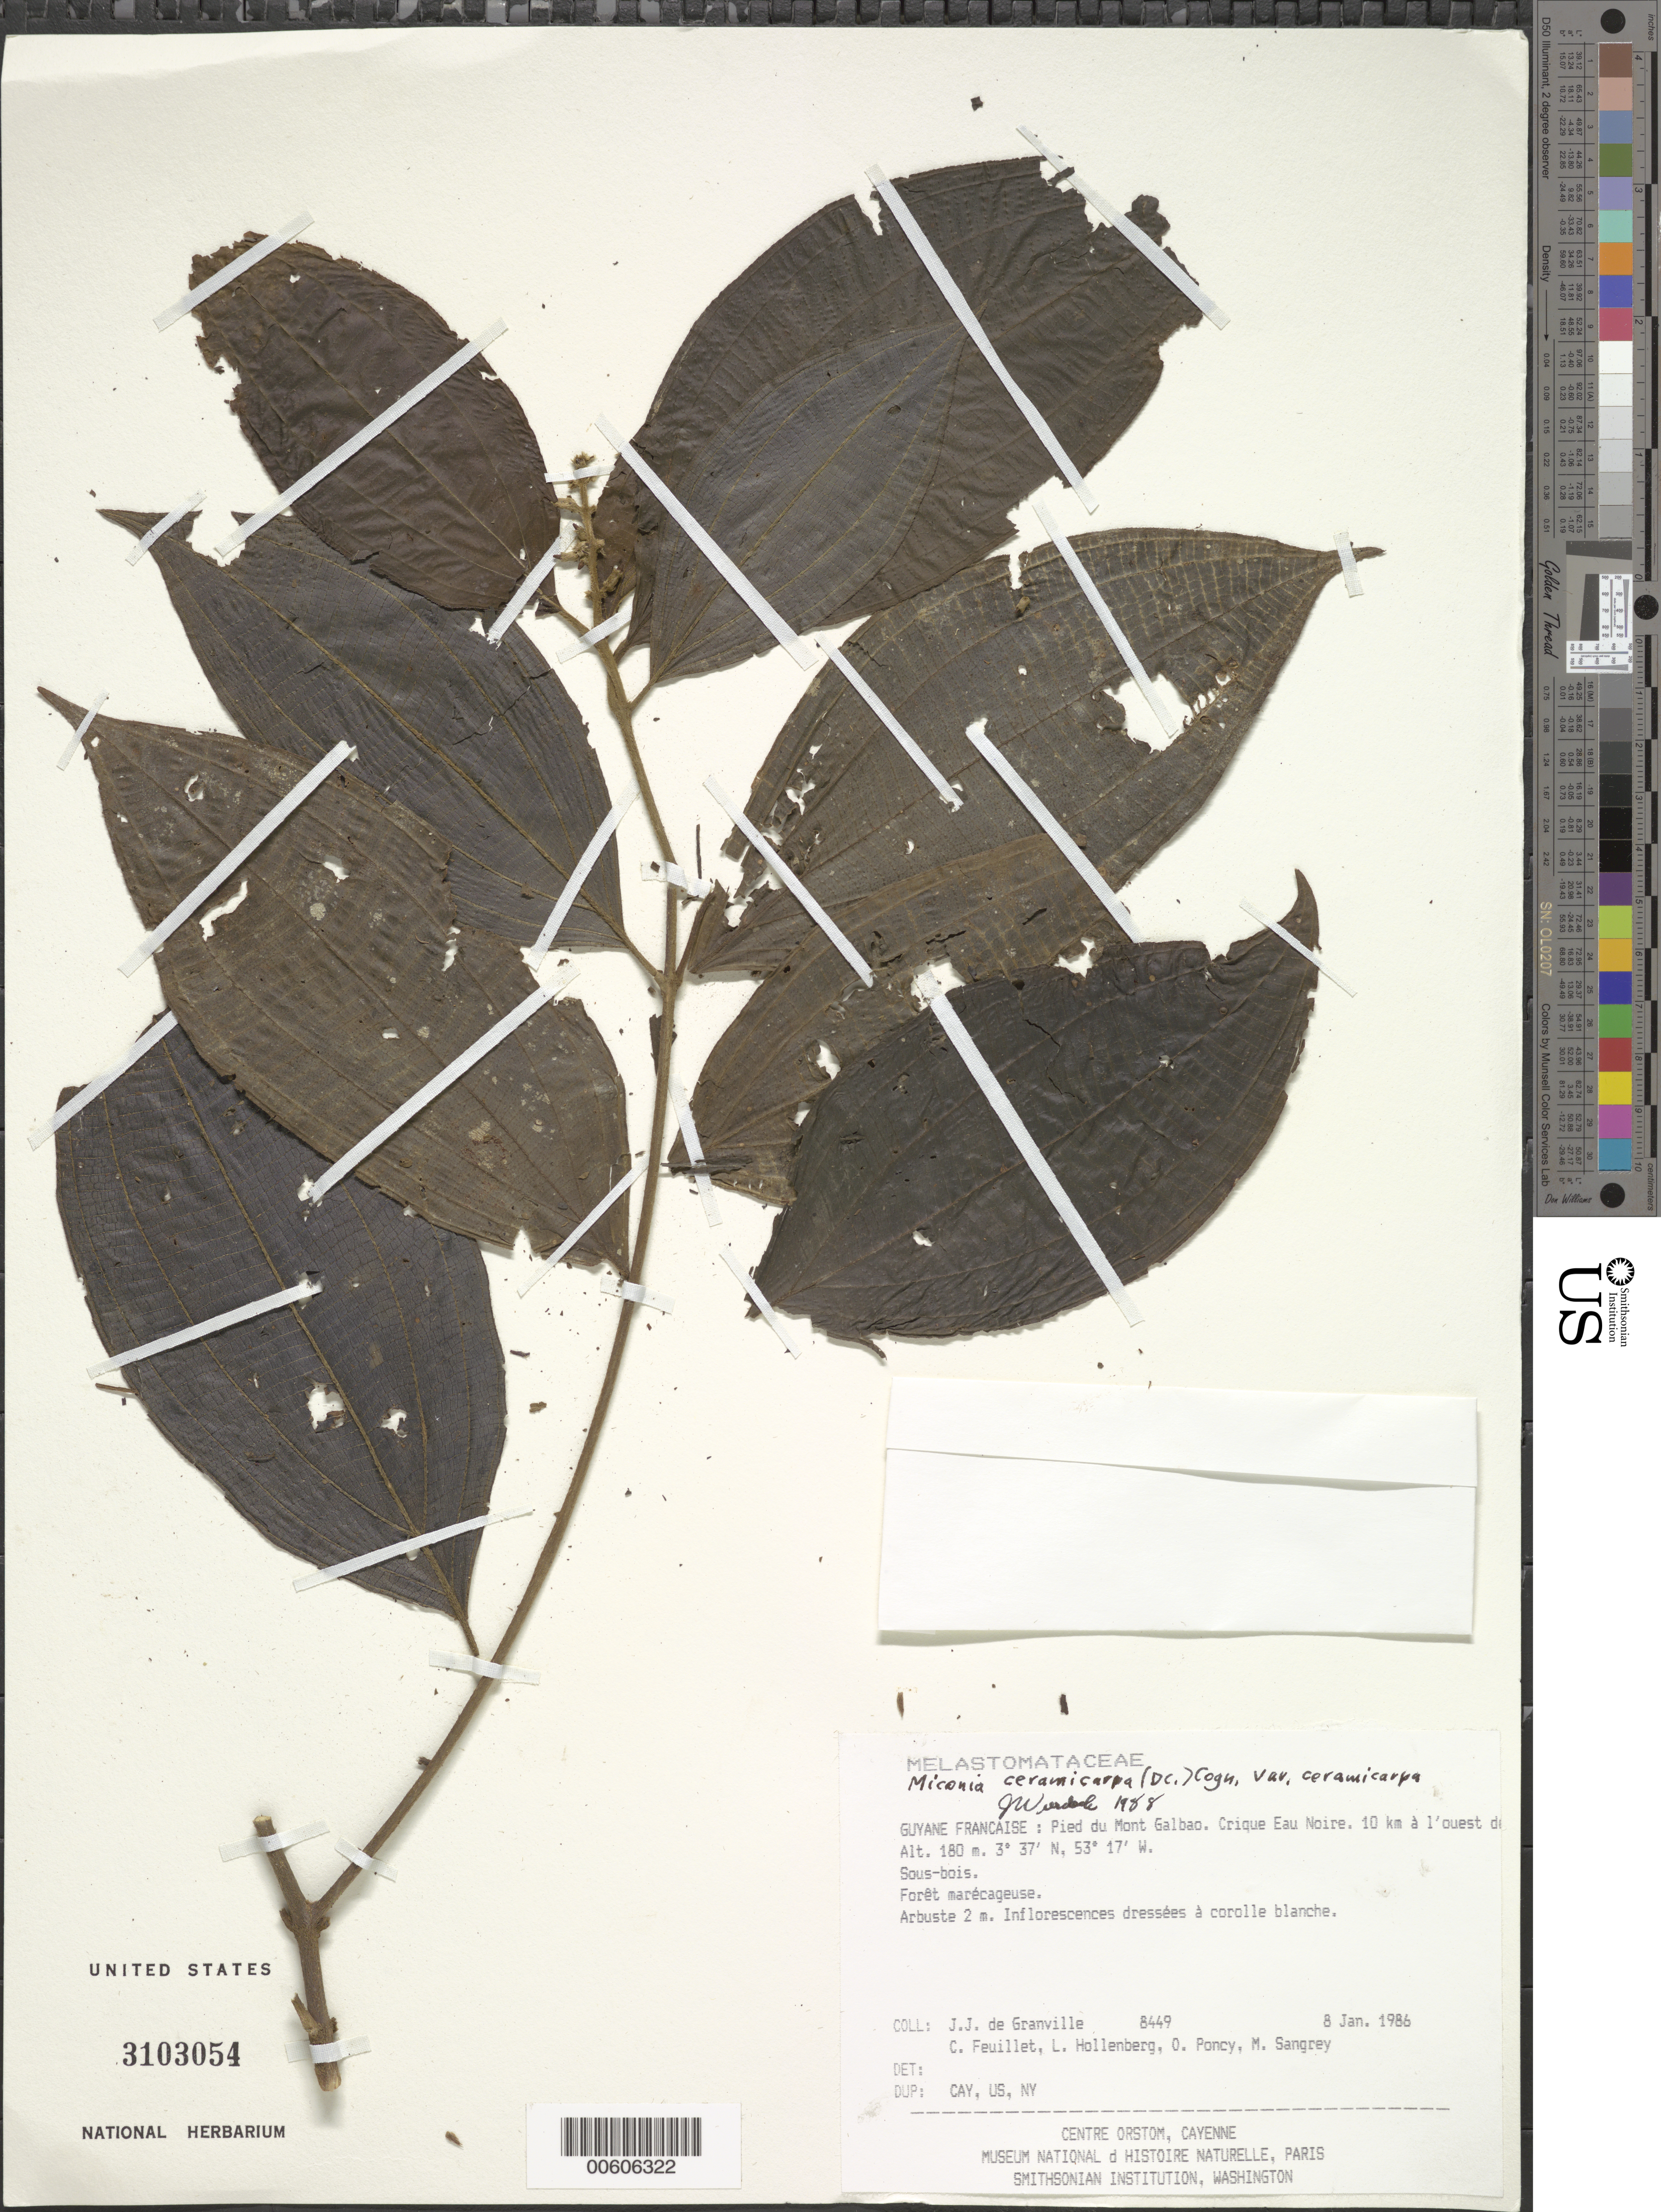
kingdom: Plantae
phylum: Tracheophyta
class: Magnoliopsida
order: Myrtales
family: Melastomataceae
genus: Miconia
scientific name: Miconia ceramicarpa var. ceramicarpa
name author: (DC.) Cogn.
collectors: J.-J. de Granville, C. Feuillet, L. Hollenberg, O. Poncy & M. S. Sangrey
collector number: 8449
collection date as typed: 8-Jan-86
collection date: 1986-01-08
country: French Guiana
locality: Pied du Mont Galbao. Ancien village Eau Noire. 10 km à l'ouest de Saül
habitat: Sous-bois; forêt marécageuse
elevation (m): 180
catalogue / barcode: US 3103054